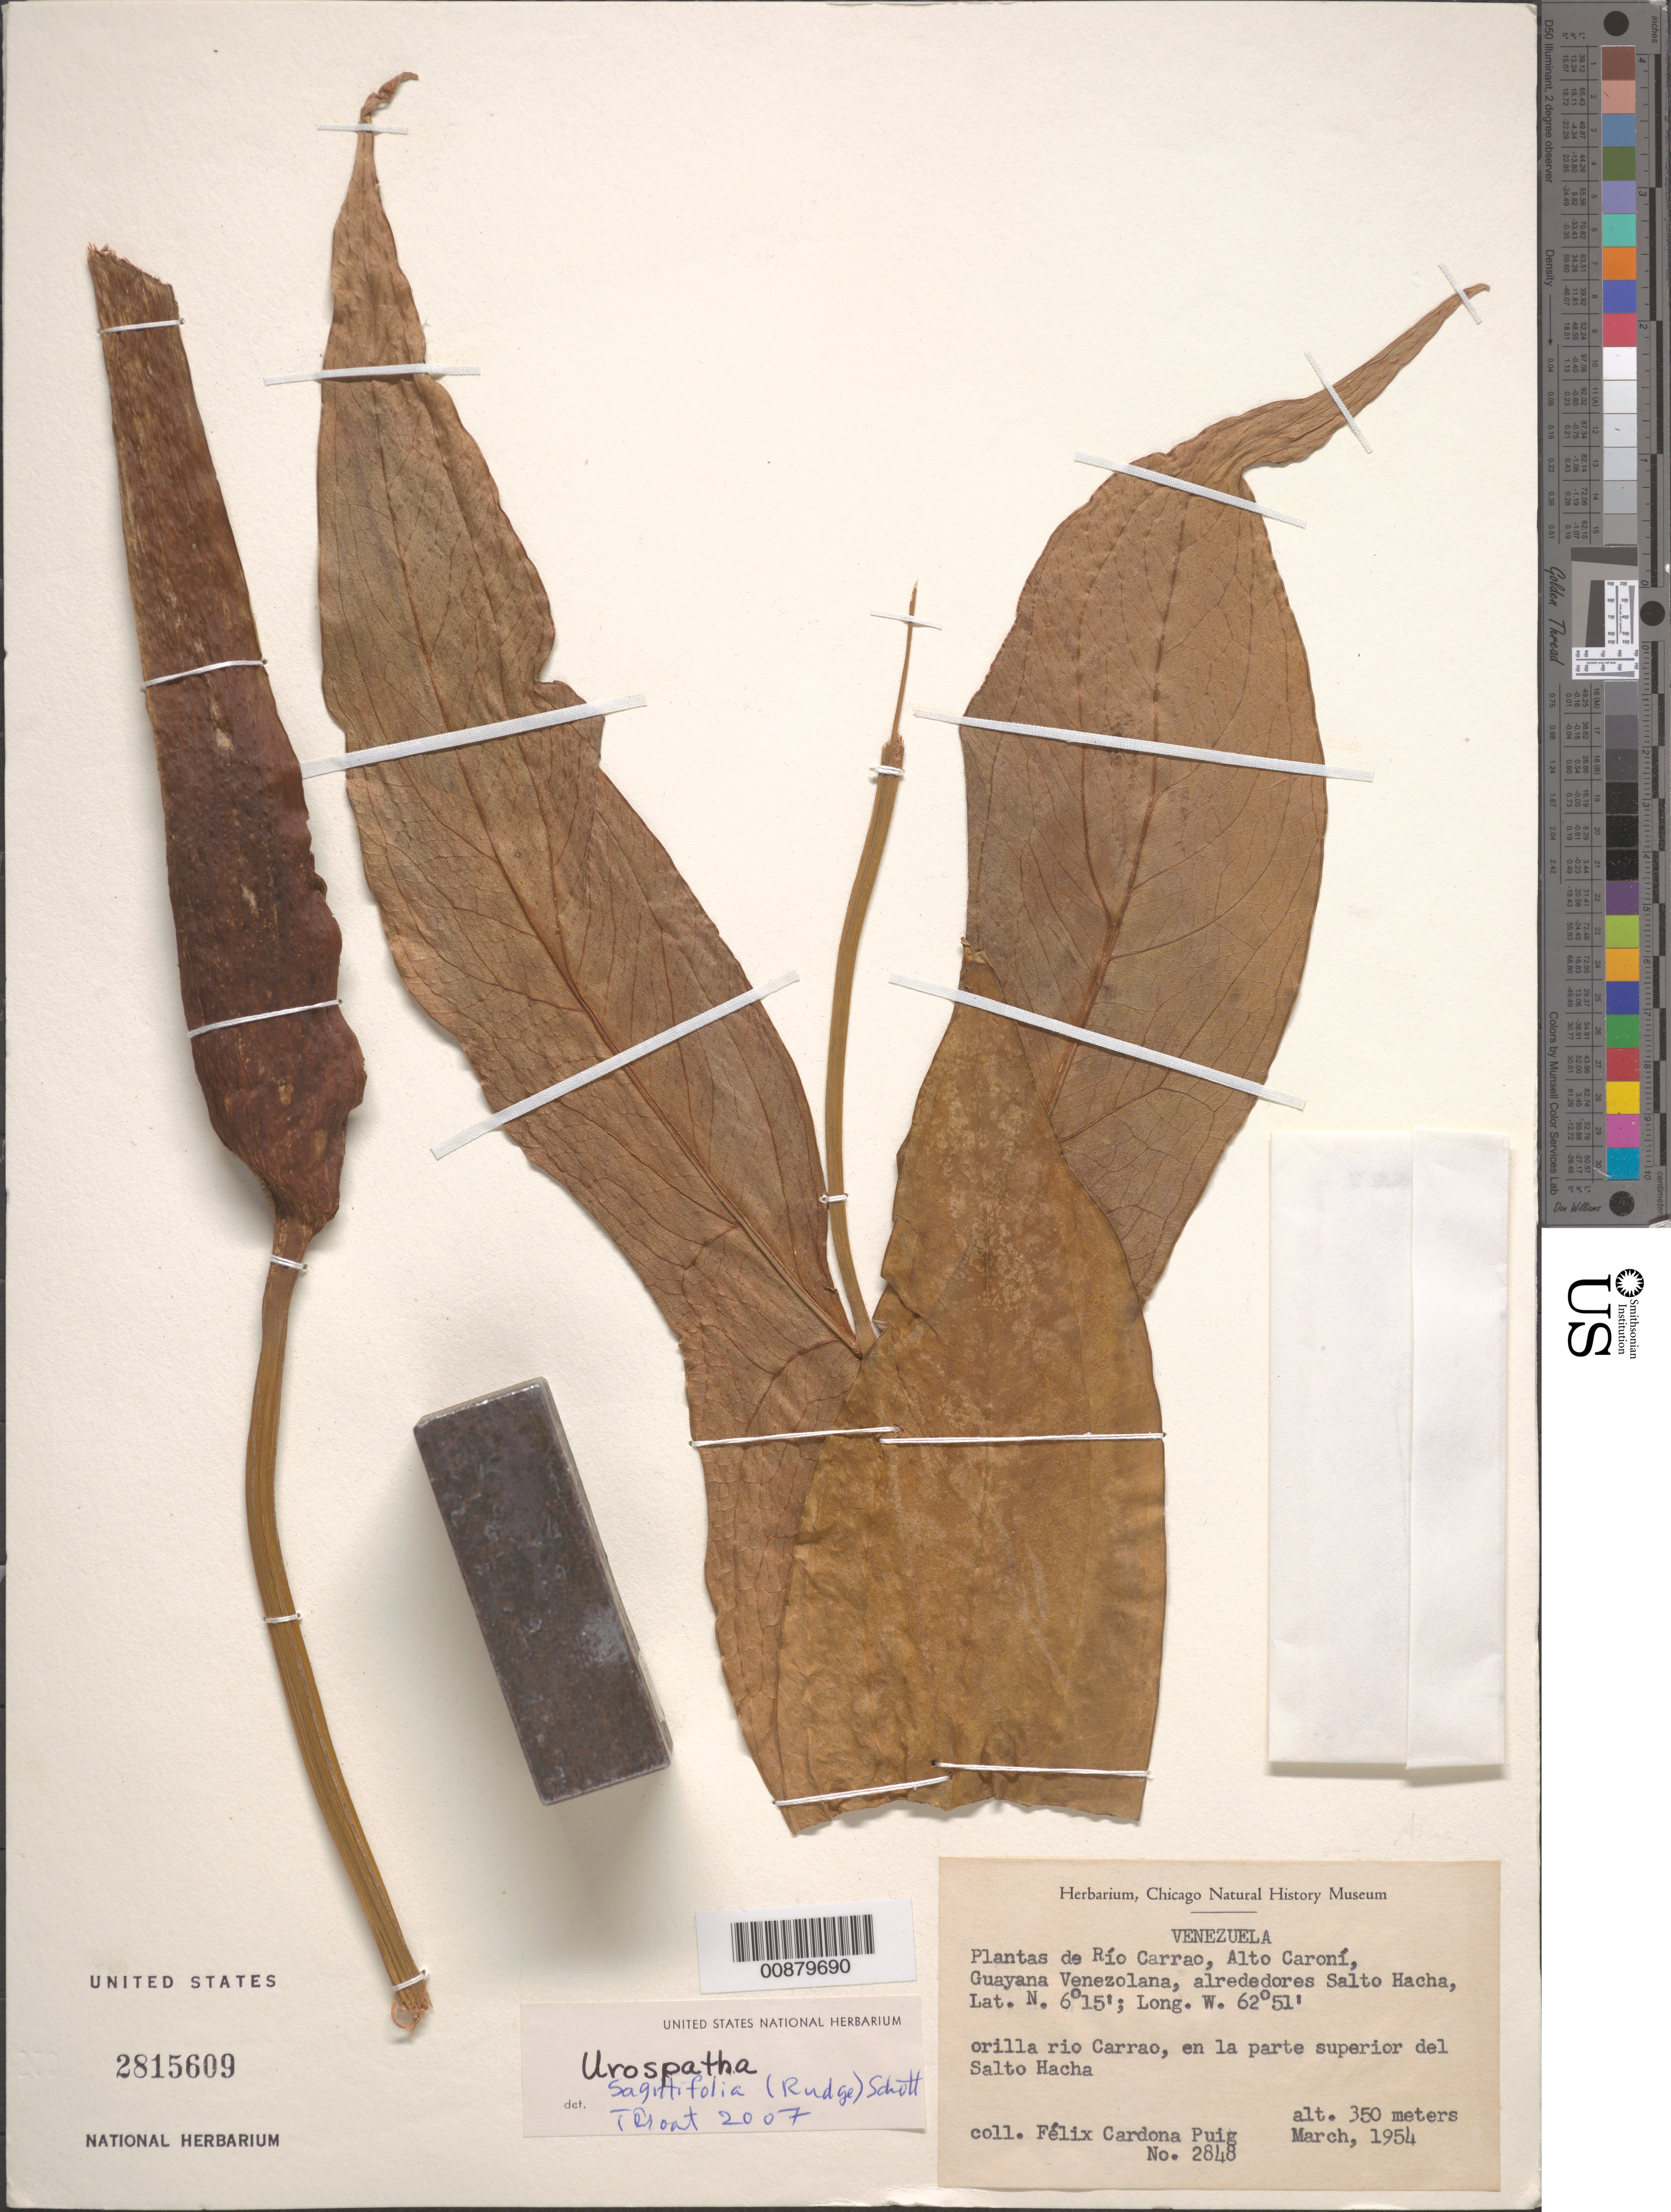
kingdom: Plantae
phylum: Tracheophyta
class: Liliopsida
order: Alismatales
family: Araceae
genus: Urospatha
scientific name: Urospatha sagittifolia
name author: (Rudge) Schott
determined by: Croat, Thomas B., Missouri Botanical Garden (MO)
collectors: F. Cardona Puig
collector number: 2848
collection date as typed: Mar-54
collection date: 1954-03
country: Venezuela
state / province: Bolívar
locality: Alto Río Caroni, Rio Carrao, Salto Hacha, Guayana Venezolana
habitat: Orilla rio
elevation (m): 350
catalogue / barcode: US 2815609